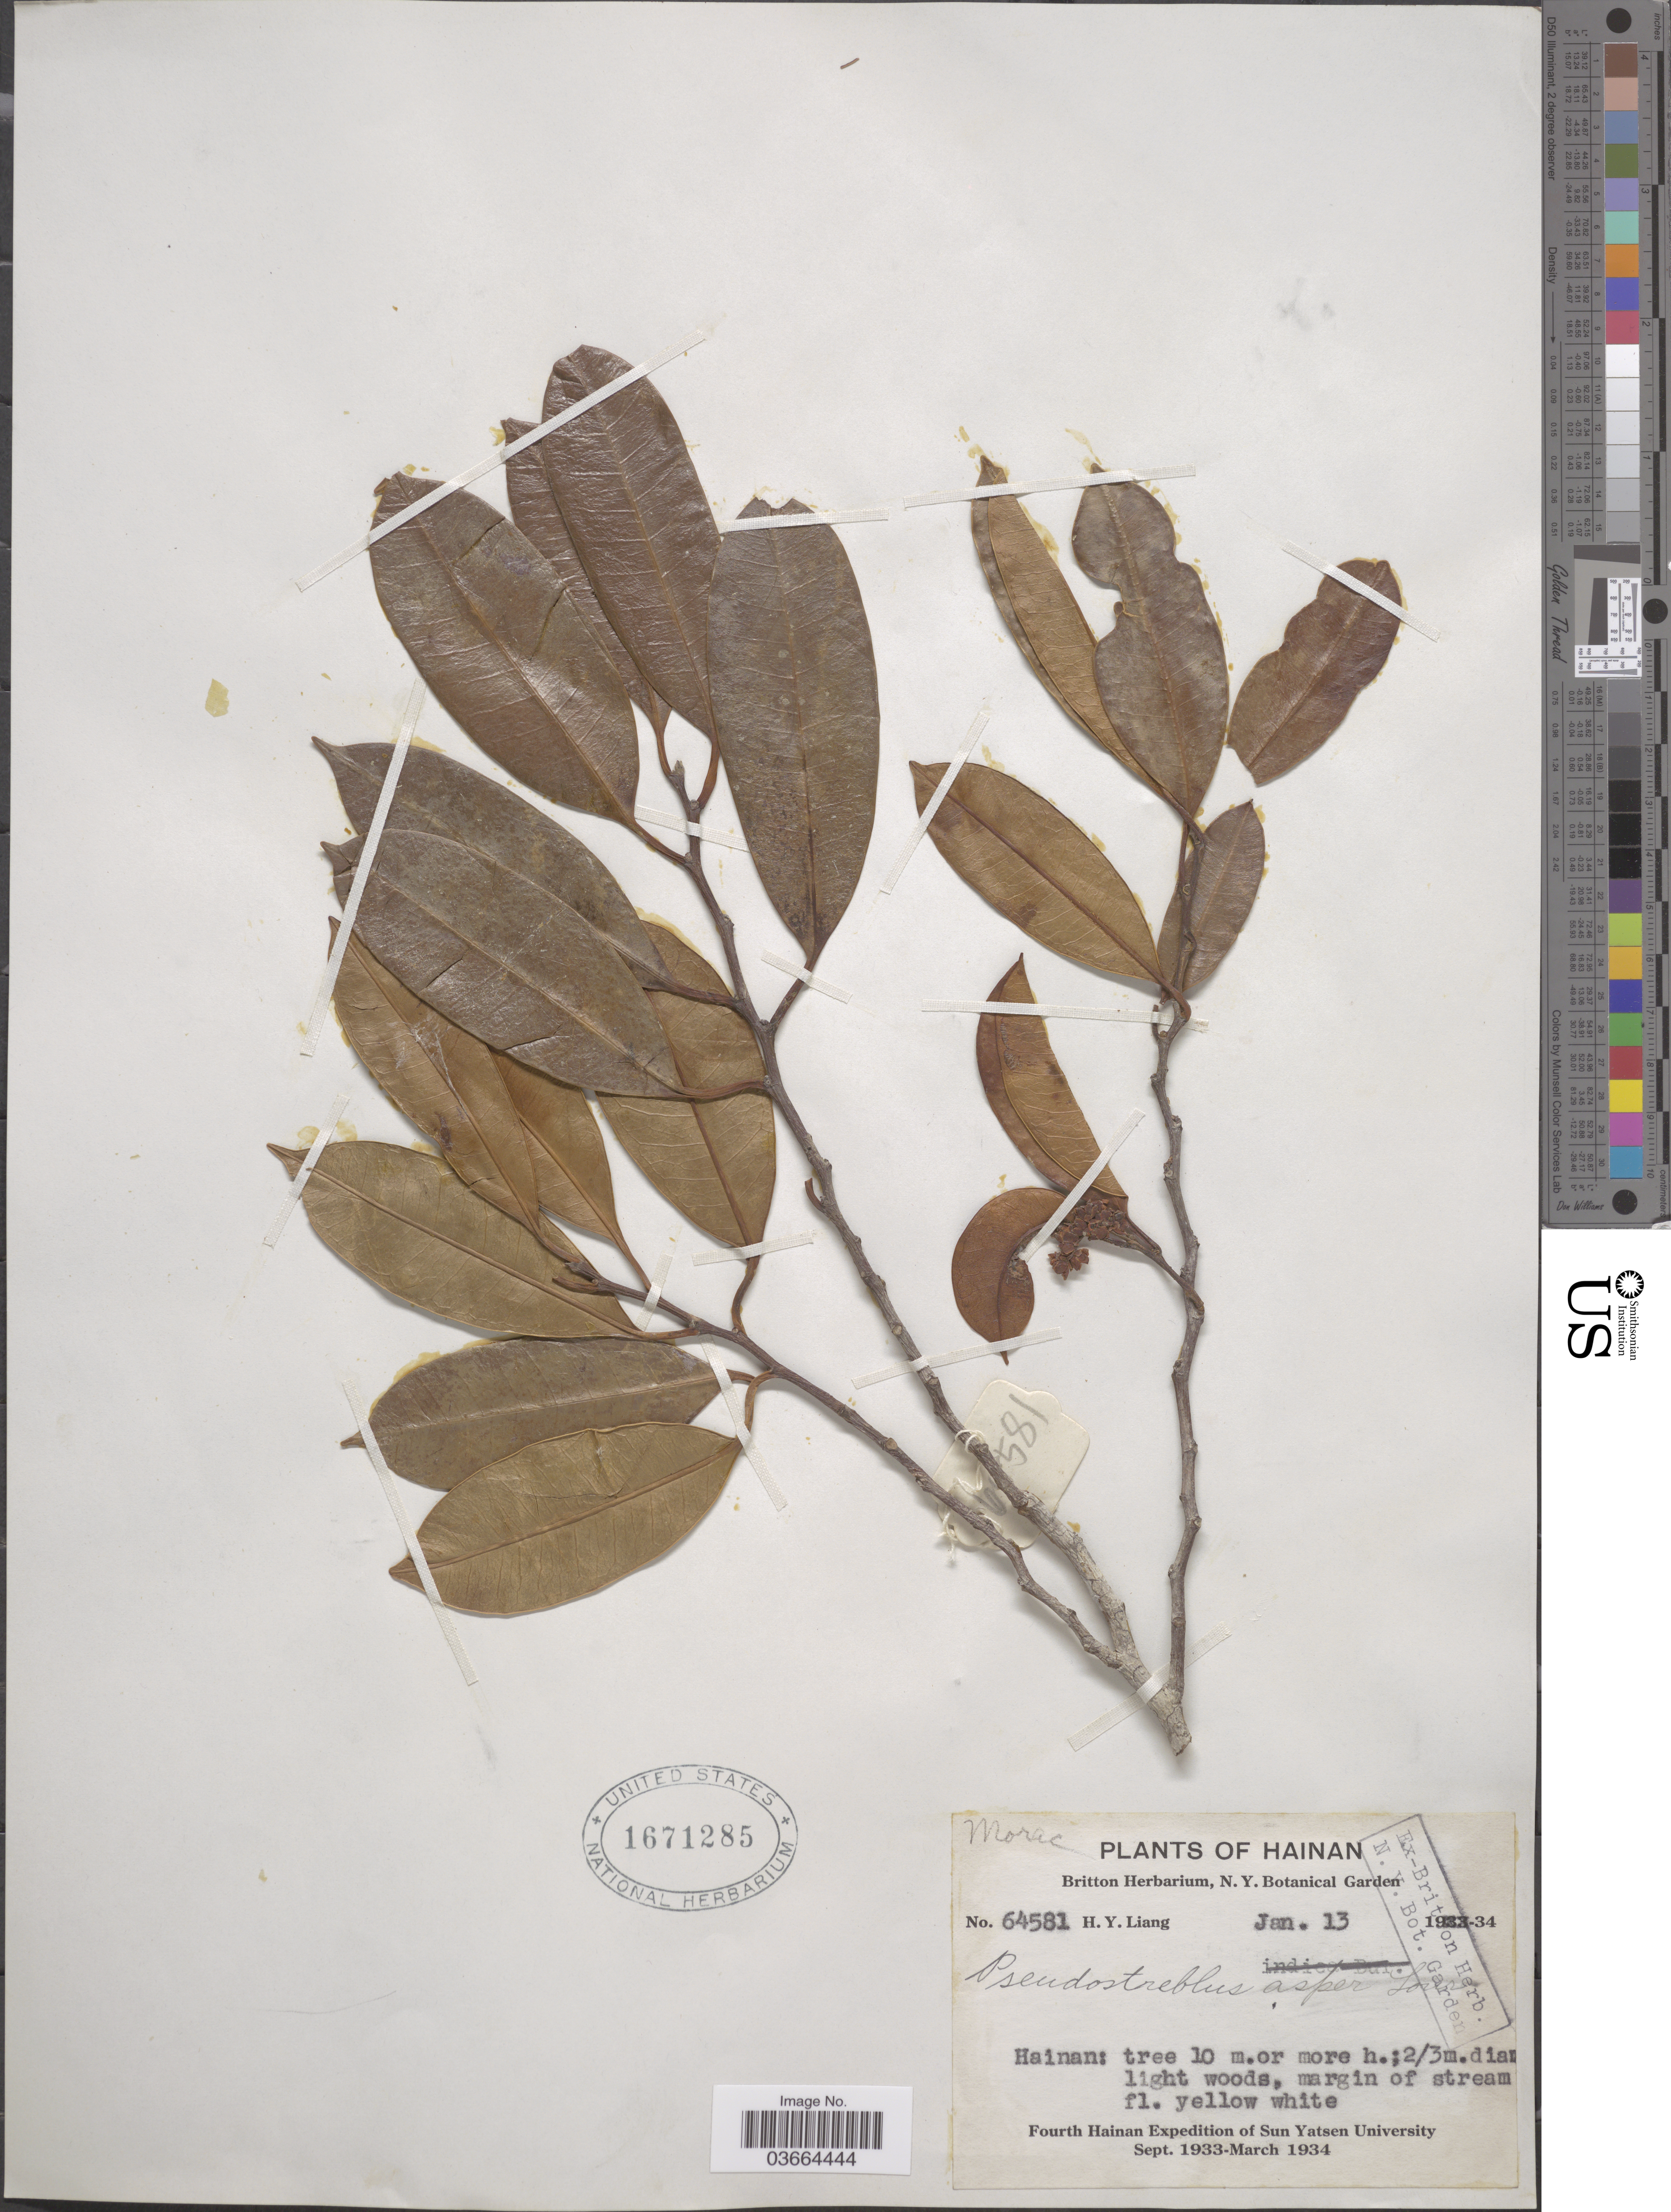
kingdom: Plantae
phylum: Tracheophyta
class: Magnoliopsida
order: Rosales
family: Moraceae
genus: Pseudostreblus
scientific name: Pseudostreblus asper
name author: Lour.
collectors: H. Y. Liang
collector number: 64581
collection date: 1934-01-13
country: China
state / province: Hainan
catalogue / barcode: US 1671285